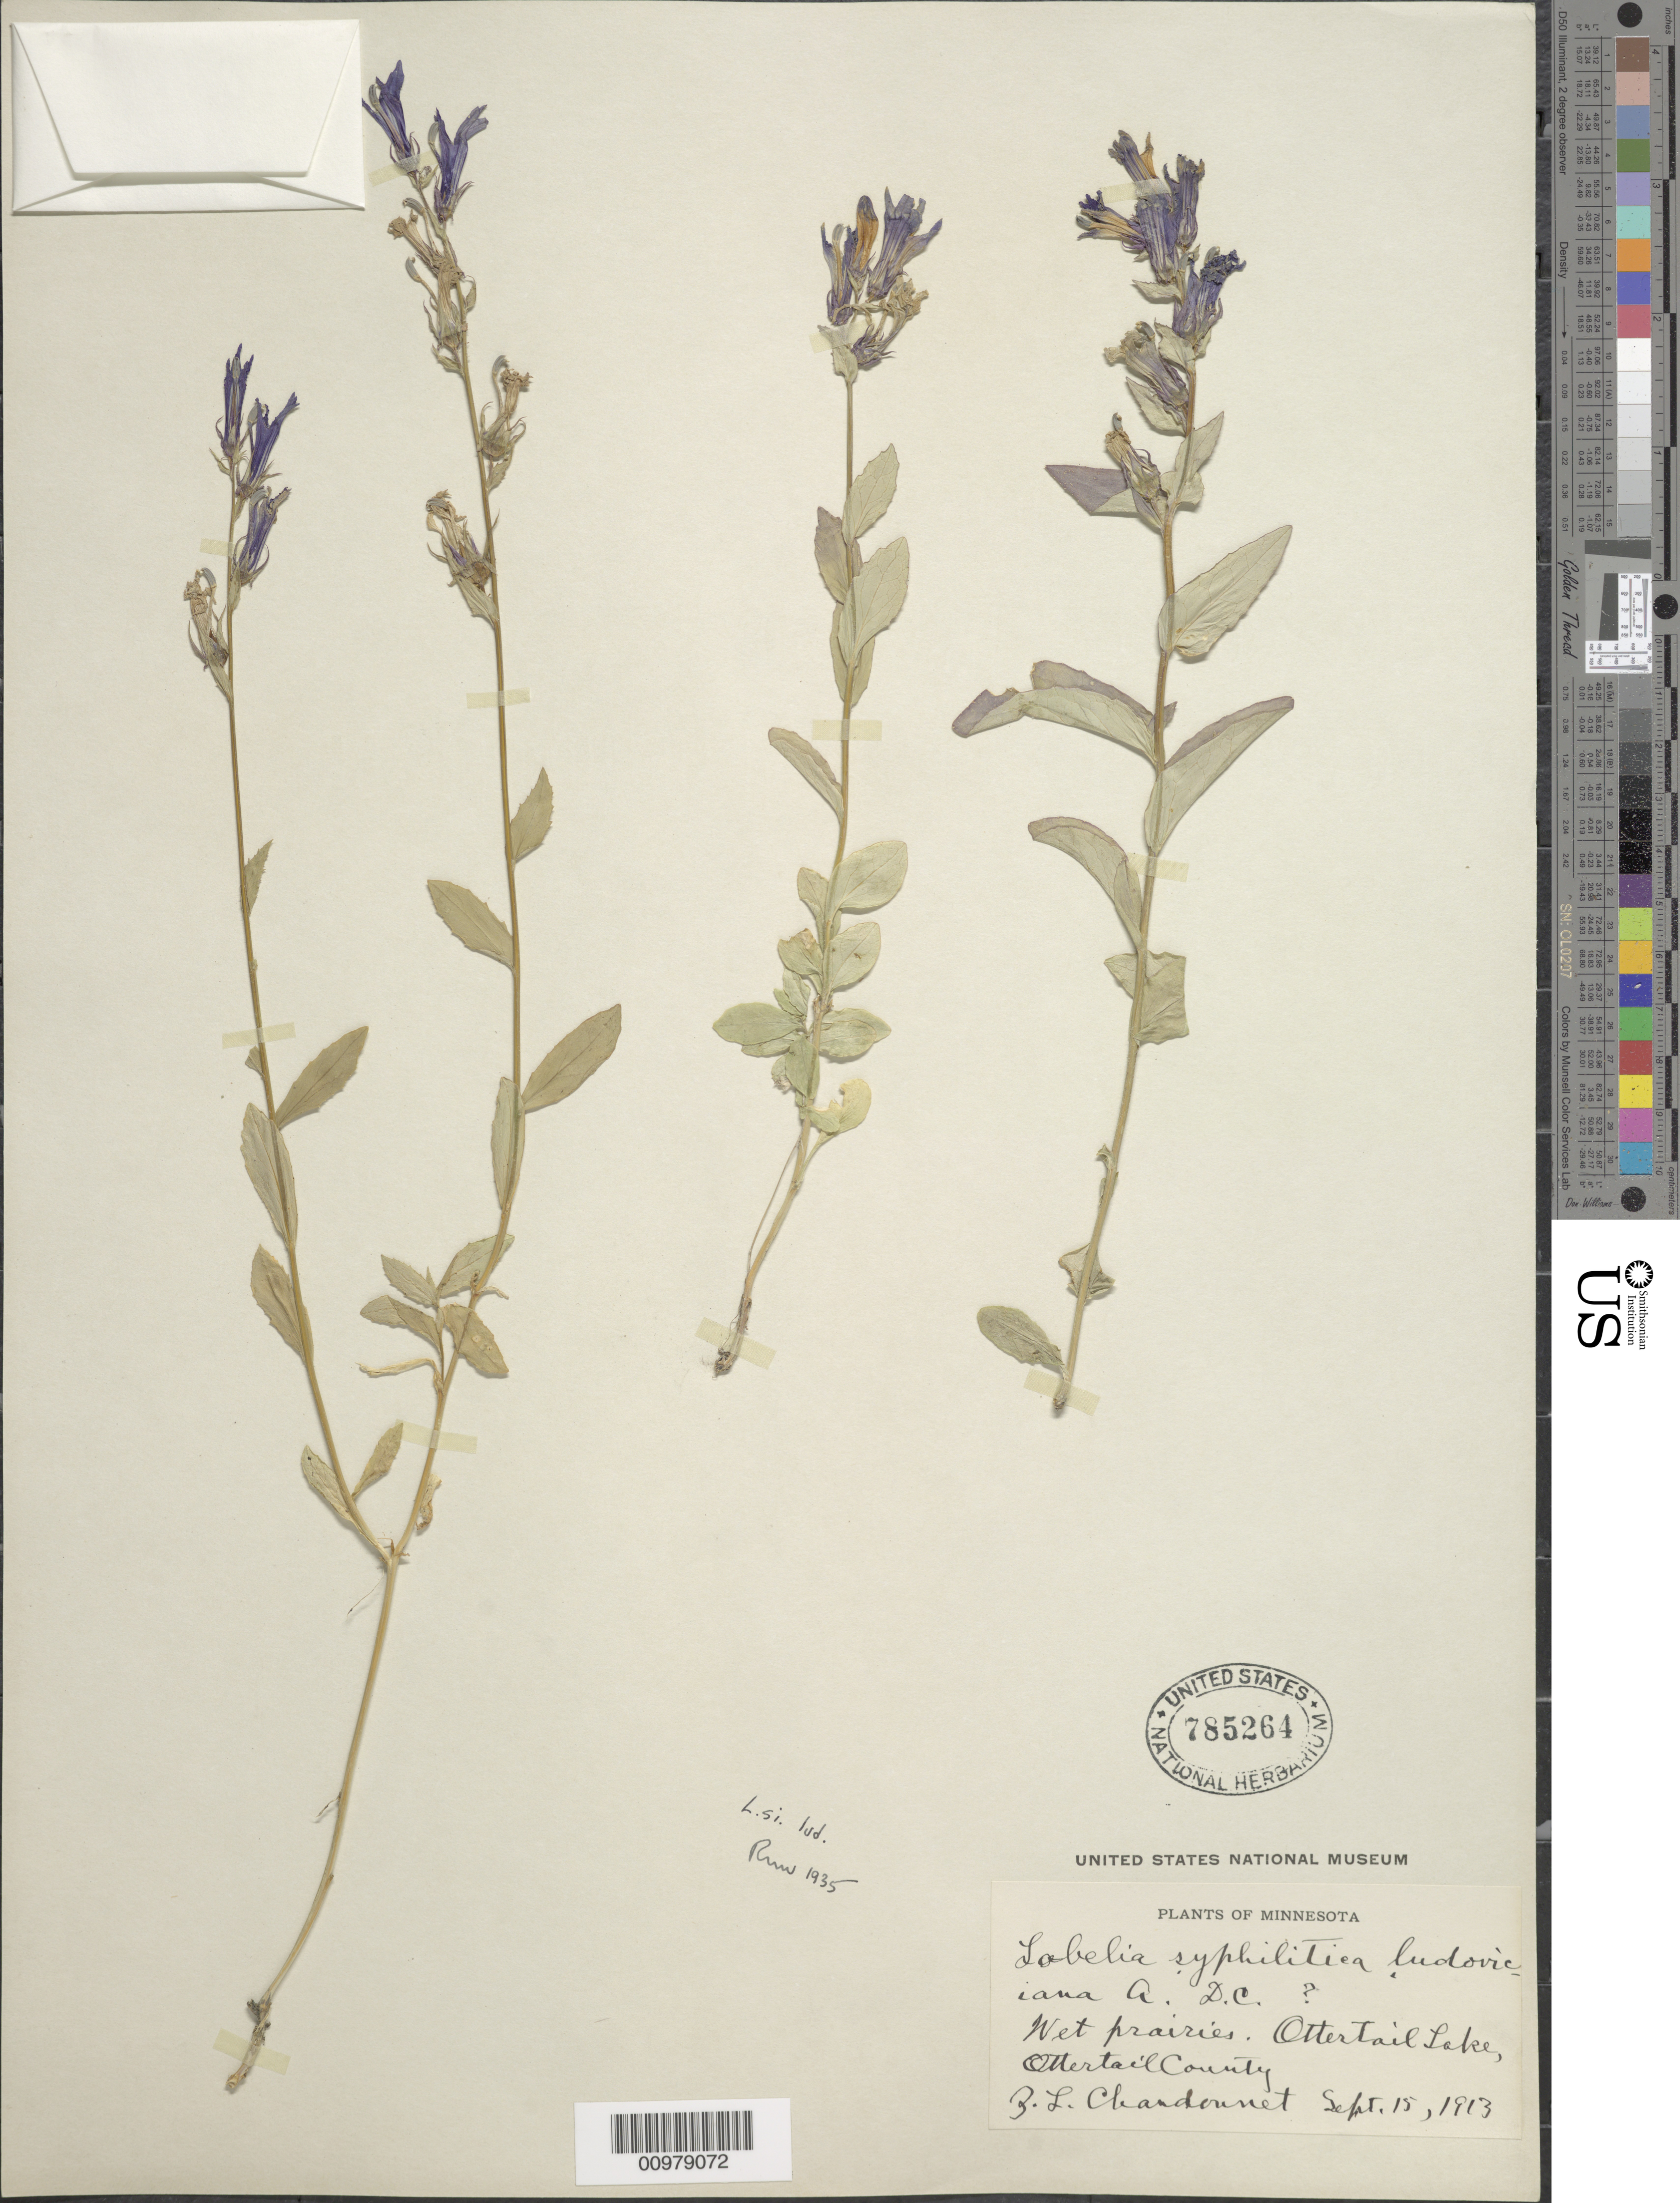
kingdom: Plantae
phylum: Tracheophyta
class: Magnoliopsida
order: Asterales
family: Campanulaceae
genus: Lobelia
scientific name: Lobelia siphilitica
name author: L.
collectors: Z. Chandonnet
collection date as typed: Sept. 15, 1913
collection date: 1913-09-15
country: United States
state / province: Minnesota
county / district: Ottertail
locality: Ottertail Lake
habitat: wet prairies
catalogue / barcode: US 785264